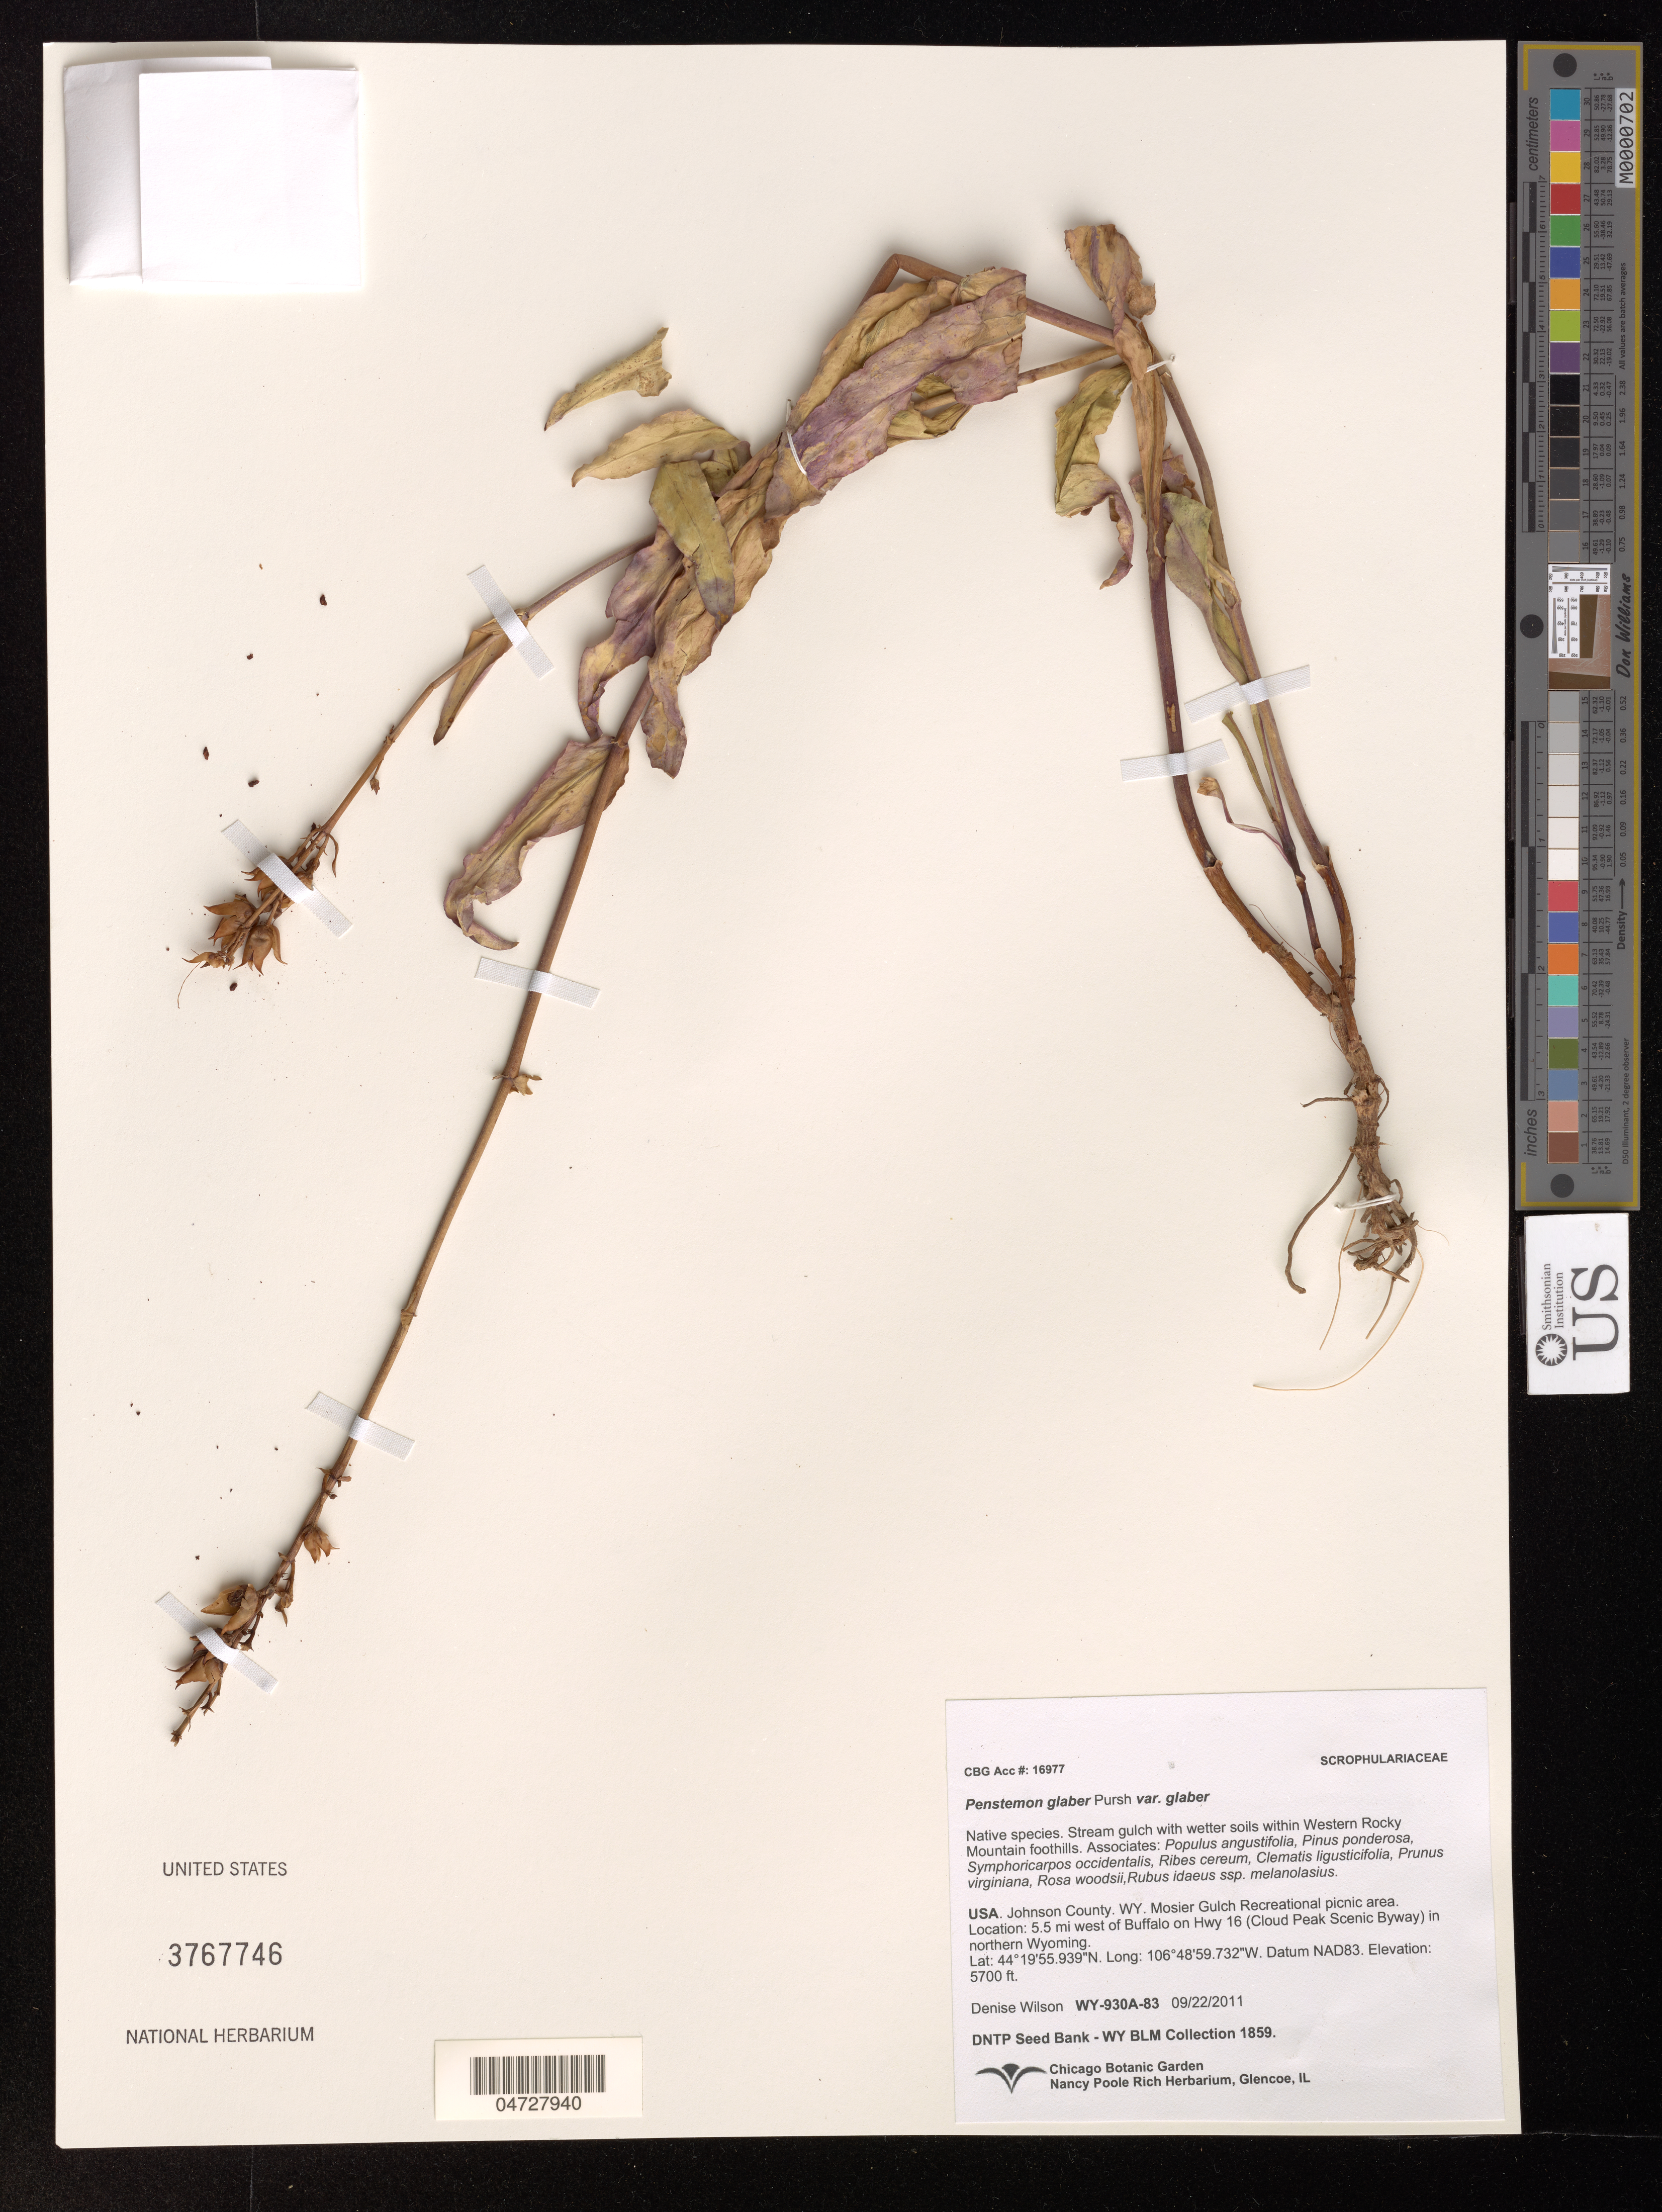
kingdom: Plantae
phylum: Tracheophyta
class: Magnoliopsida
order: Lamiales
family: Plantaginaceae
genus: Penstemon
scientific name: Penstemon glaber var. glaber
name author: Pursch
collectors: D. Wilson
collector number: WY-930A-83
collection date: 2011-09-22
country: United States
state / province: Wyoming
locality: Within Western Rocky Mountain foothills, Johnson County, Mosier Gulch Recreational picnic area. 5.5 mi west of Buffalo on Hwy 16 (Cloud Peak Scenic Byway) in northern Wyoming.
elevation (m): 1737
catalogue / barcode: US 3767746